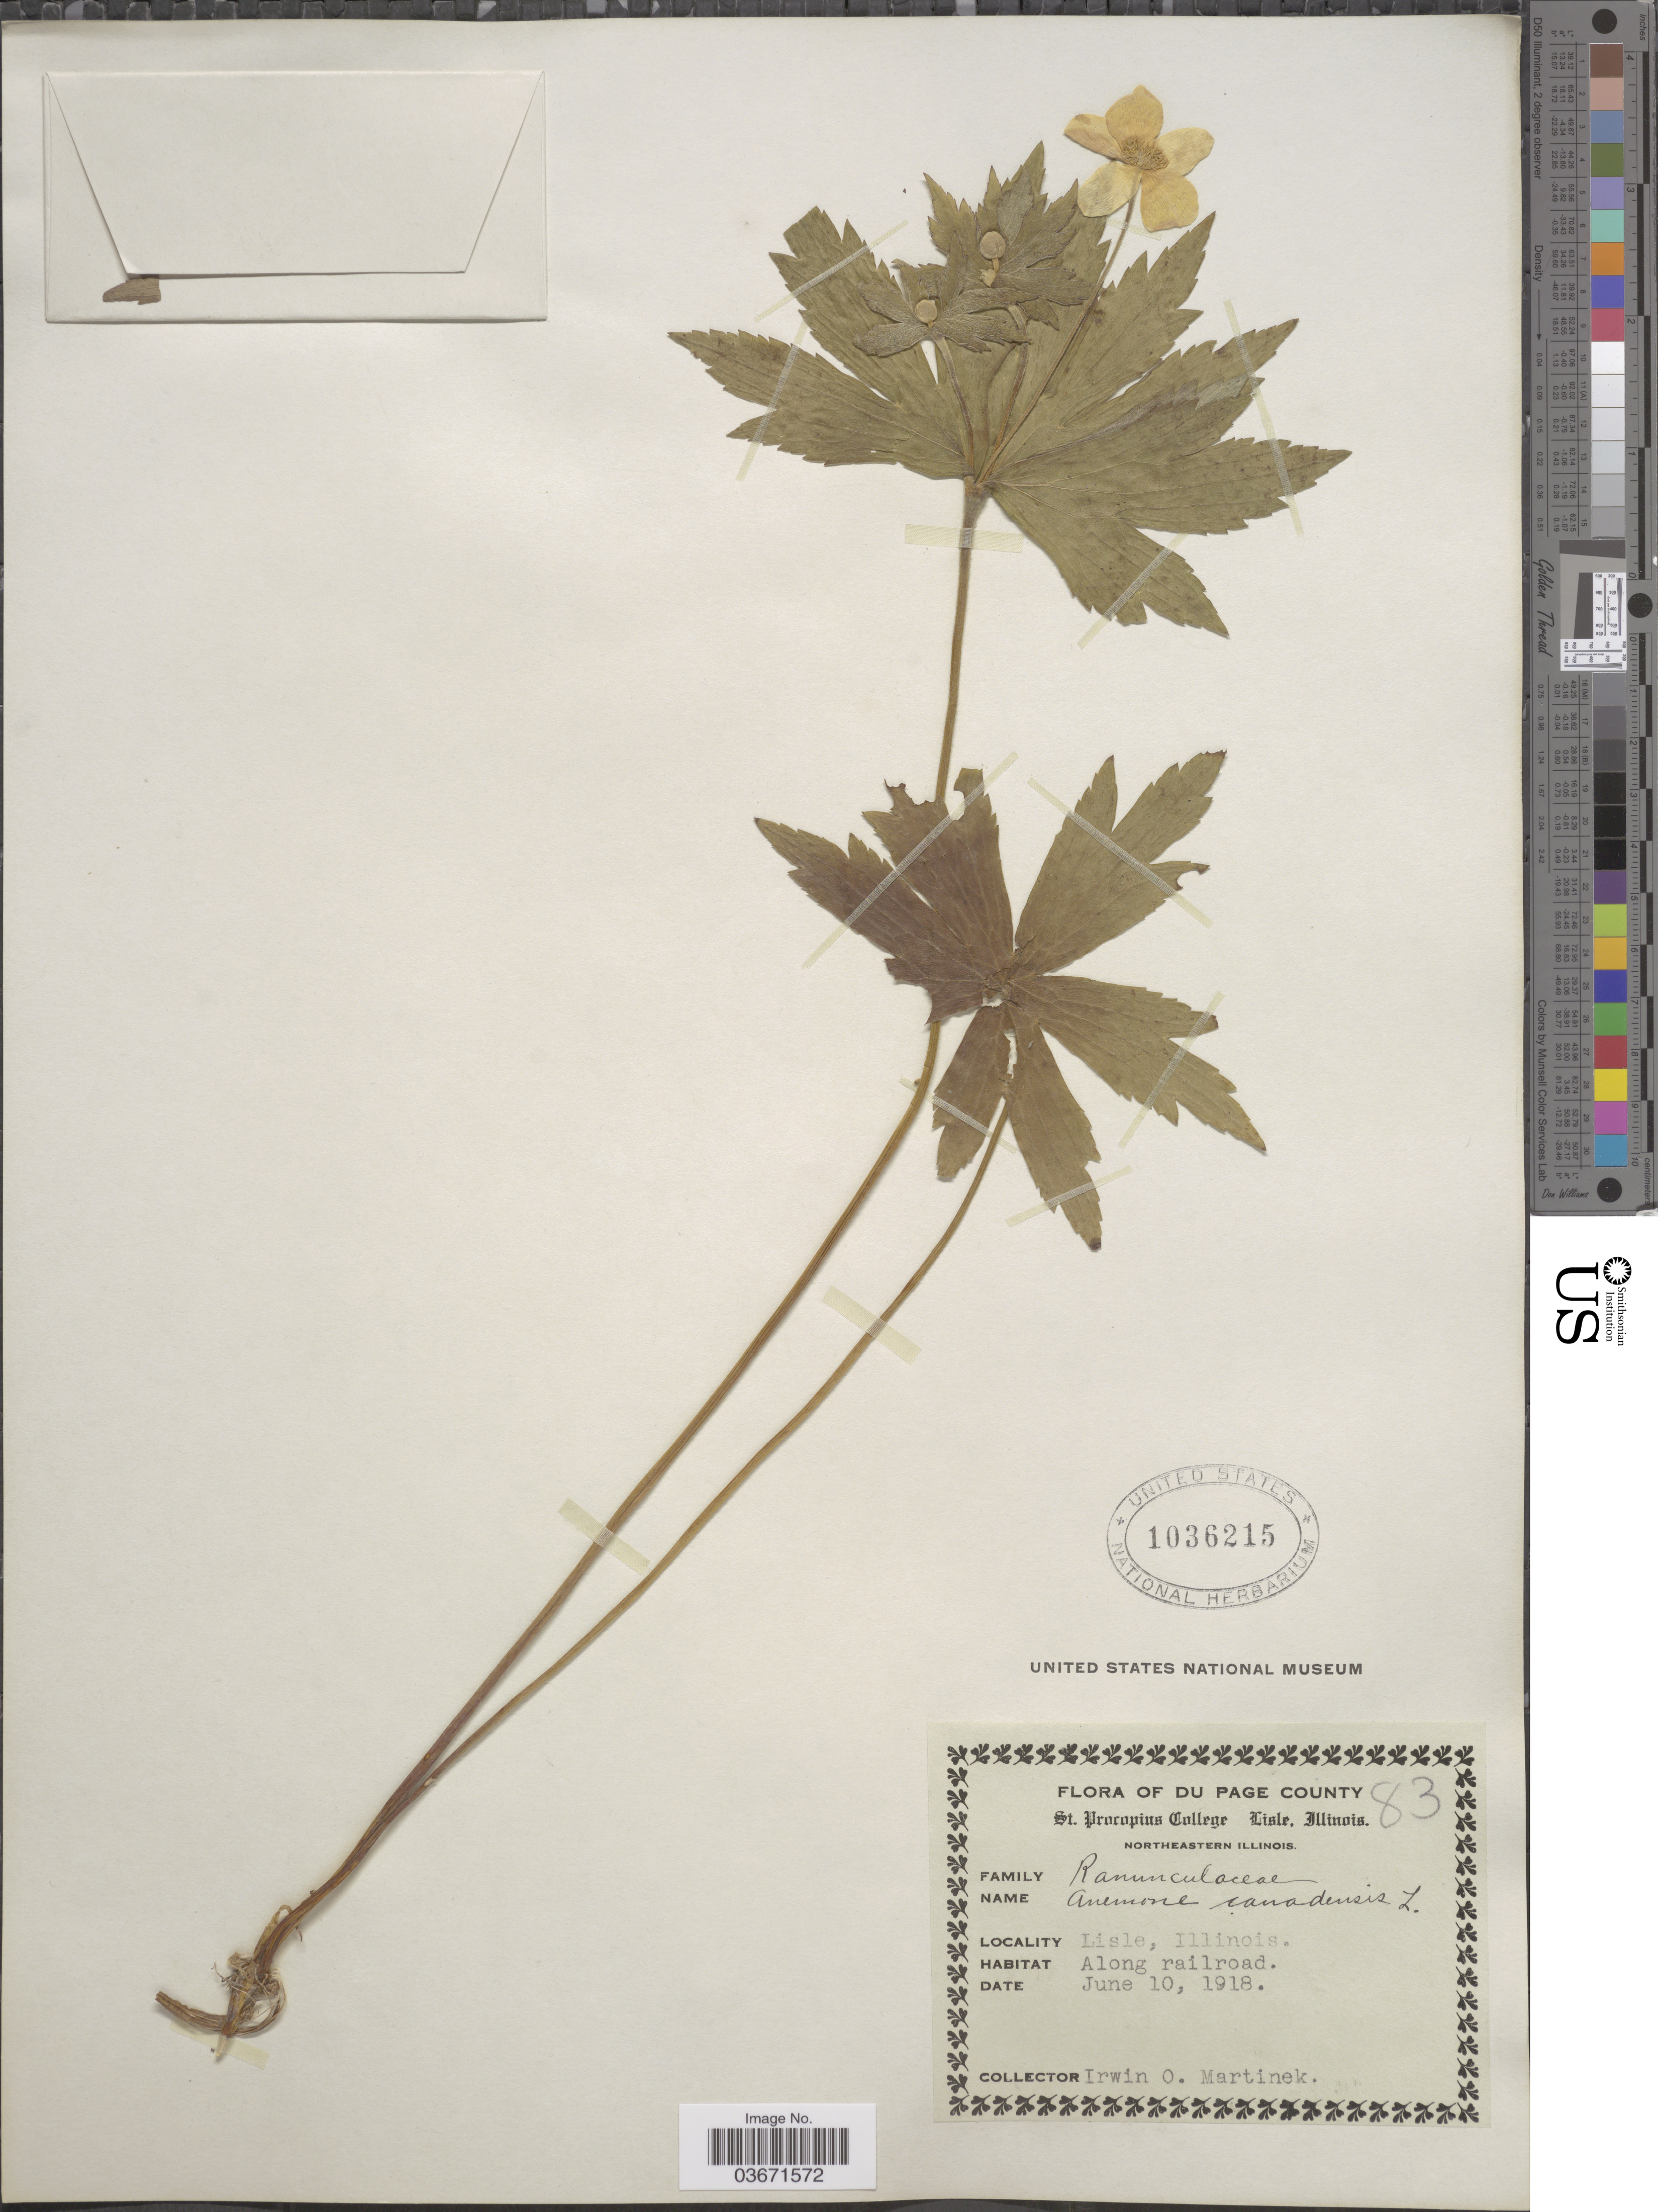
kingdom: Plantae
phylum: Tracheophyta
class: Magnoliopsida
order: Ranunculales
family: Ranunculaceae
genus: Anemone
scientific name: Anemone canadensis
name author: L.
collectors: I. Martinek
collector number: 83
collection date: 1918-06-10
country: United States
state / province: Illinois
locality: Du Page County. Lisle.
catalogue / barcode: US 1036215